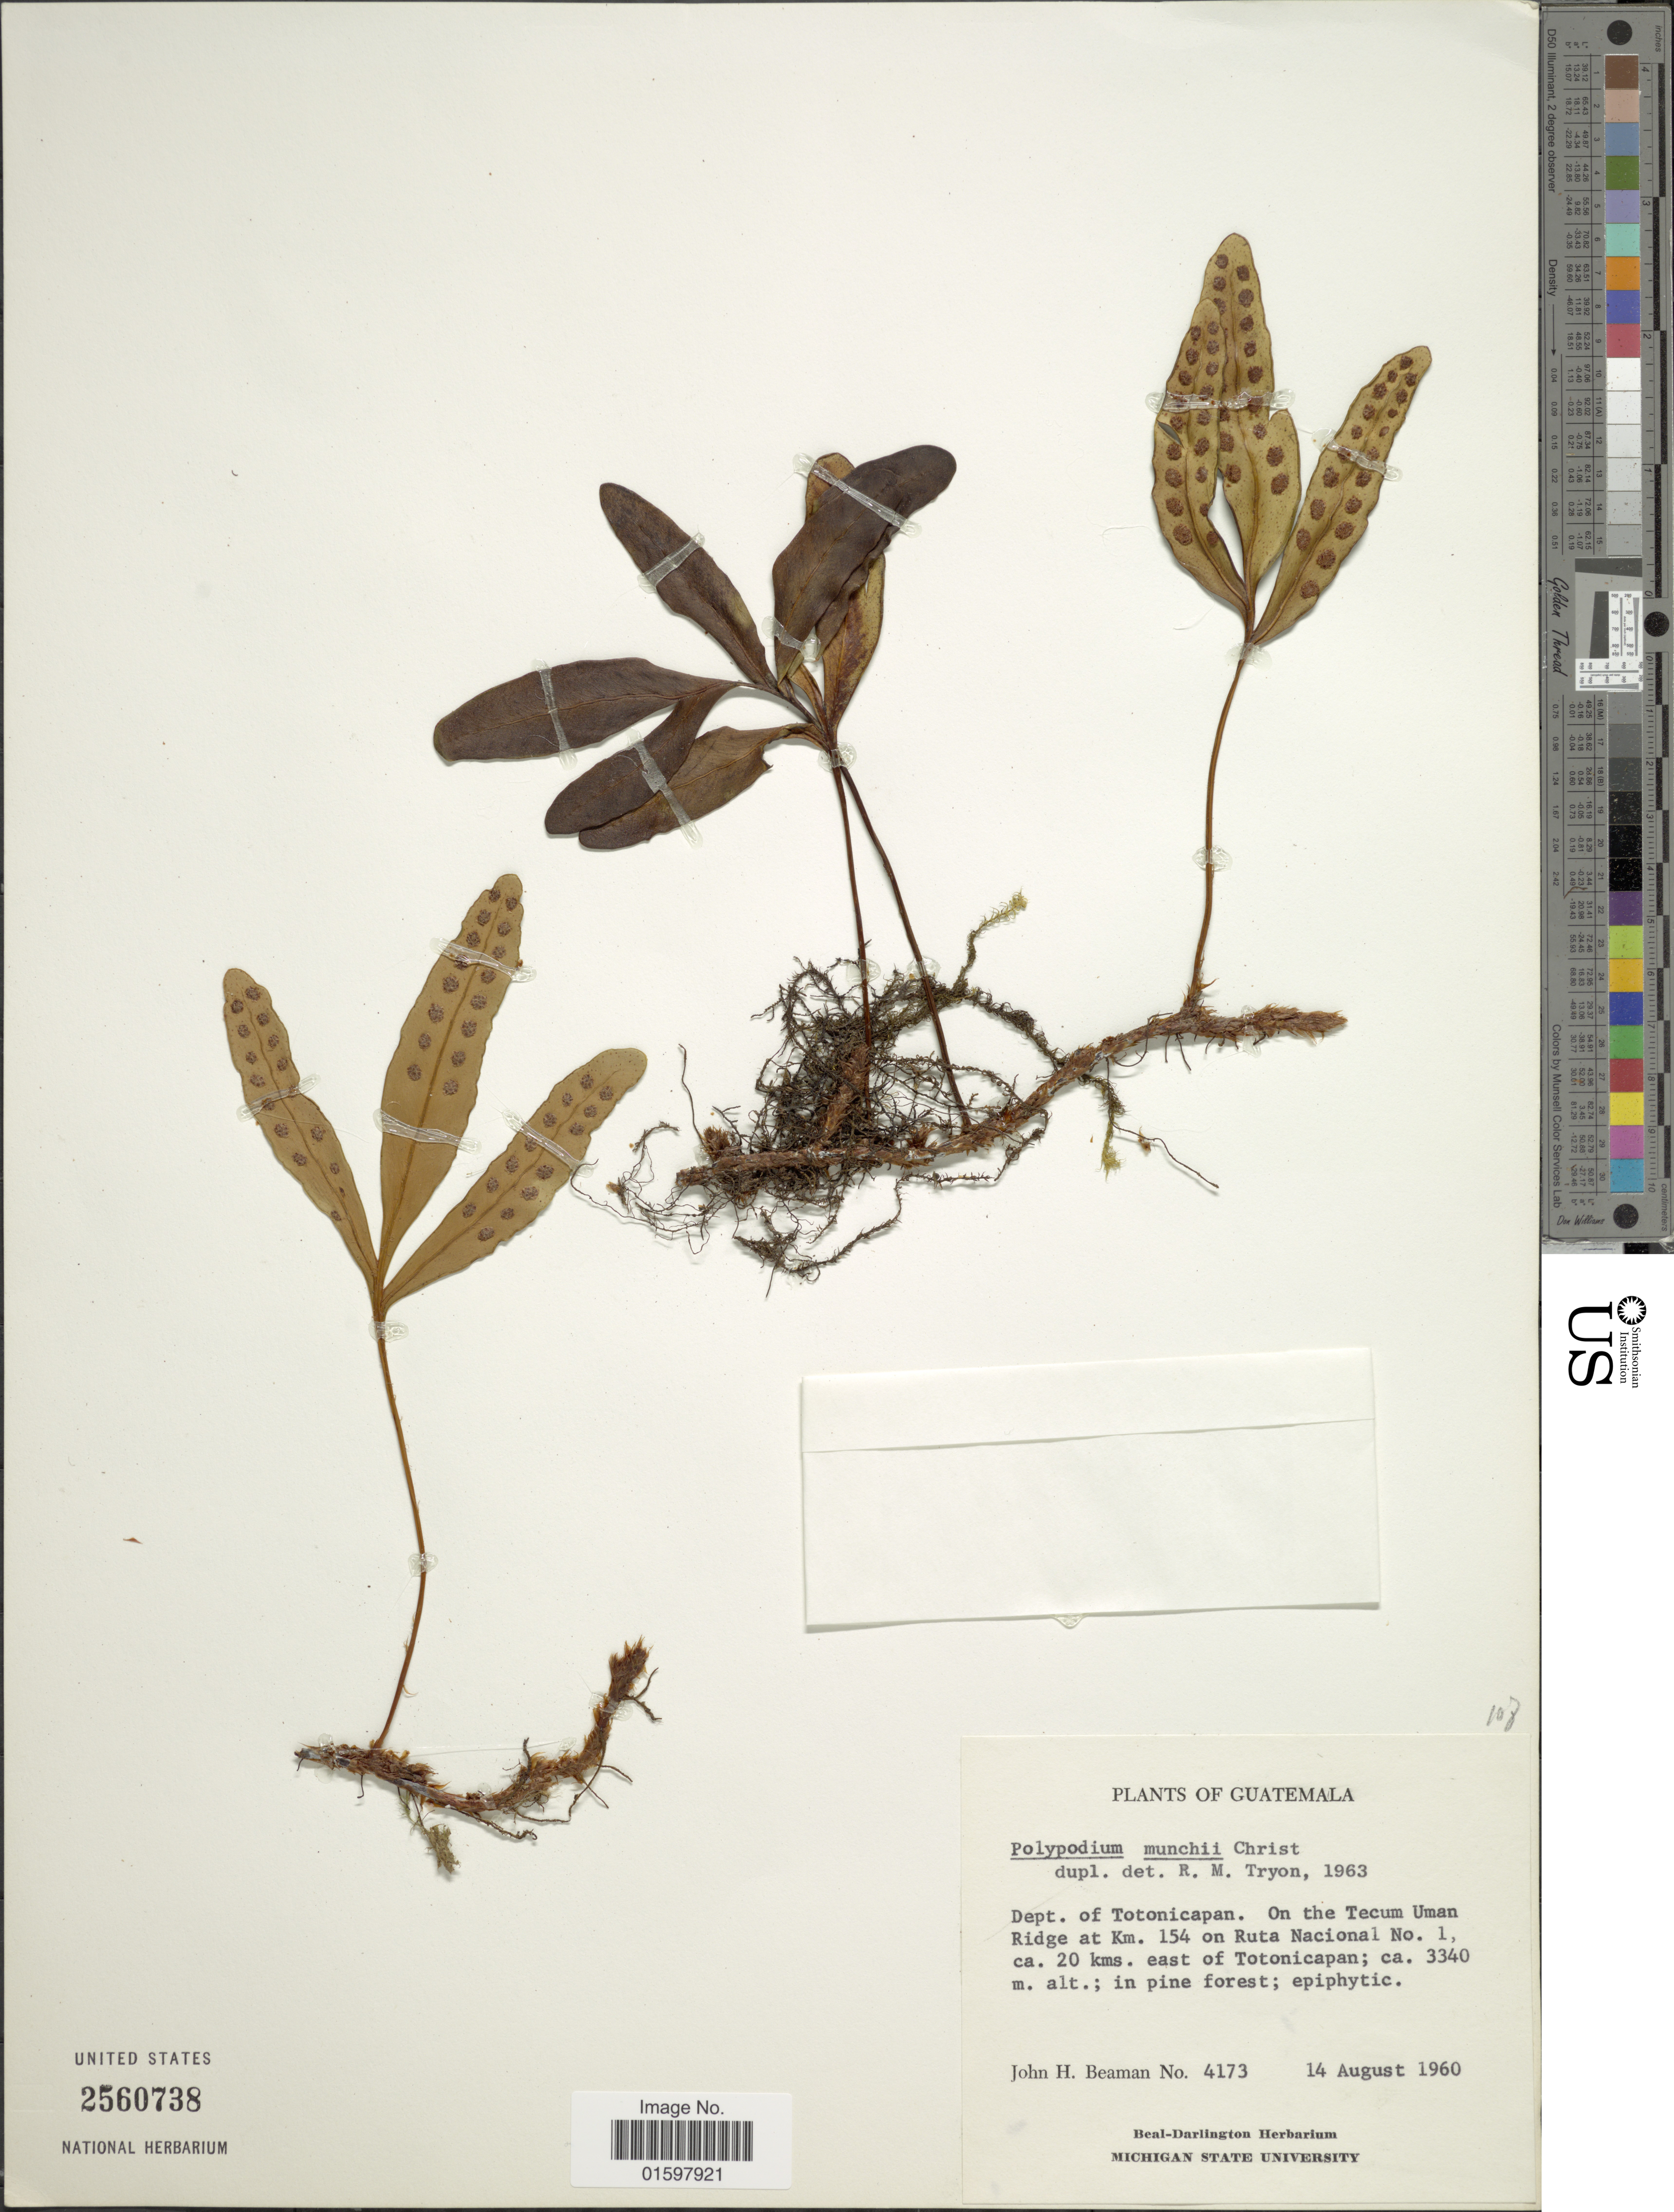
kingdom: Plantae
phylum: Tracheophyta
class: Polypodiopsida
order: Polypodiales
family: Polypodiaceae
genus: Pleopeltis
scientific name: Pleopeltis muenchii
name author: (Christ) A.R. Sm.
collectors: J. H. Beaman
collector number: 4173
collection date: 1960-08-14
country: Guatemala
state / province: Totonicapan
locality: Dept. of Totonicapan. On the Tecum Uman Ridge at Km. 154 on Ruta Nacional No. 1, ca. 20 kms. east of Totonicapan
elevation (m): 3340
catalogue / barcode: US 2560738